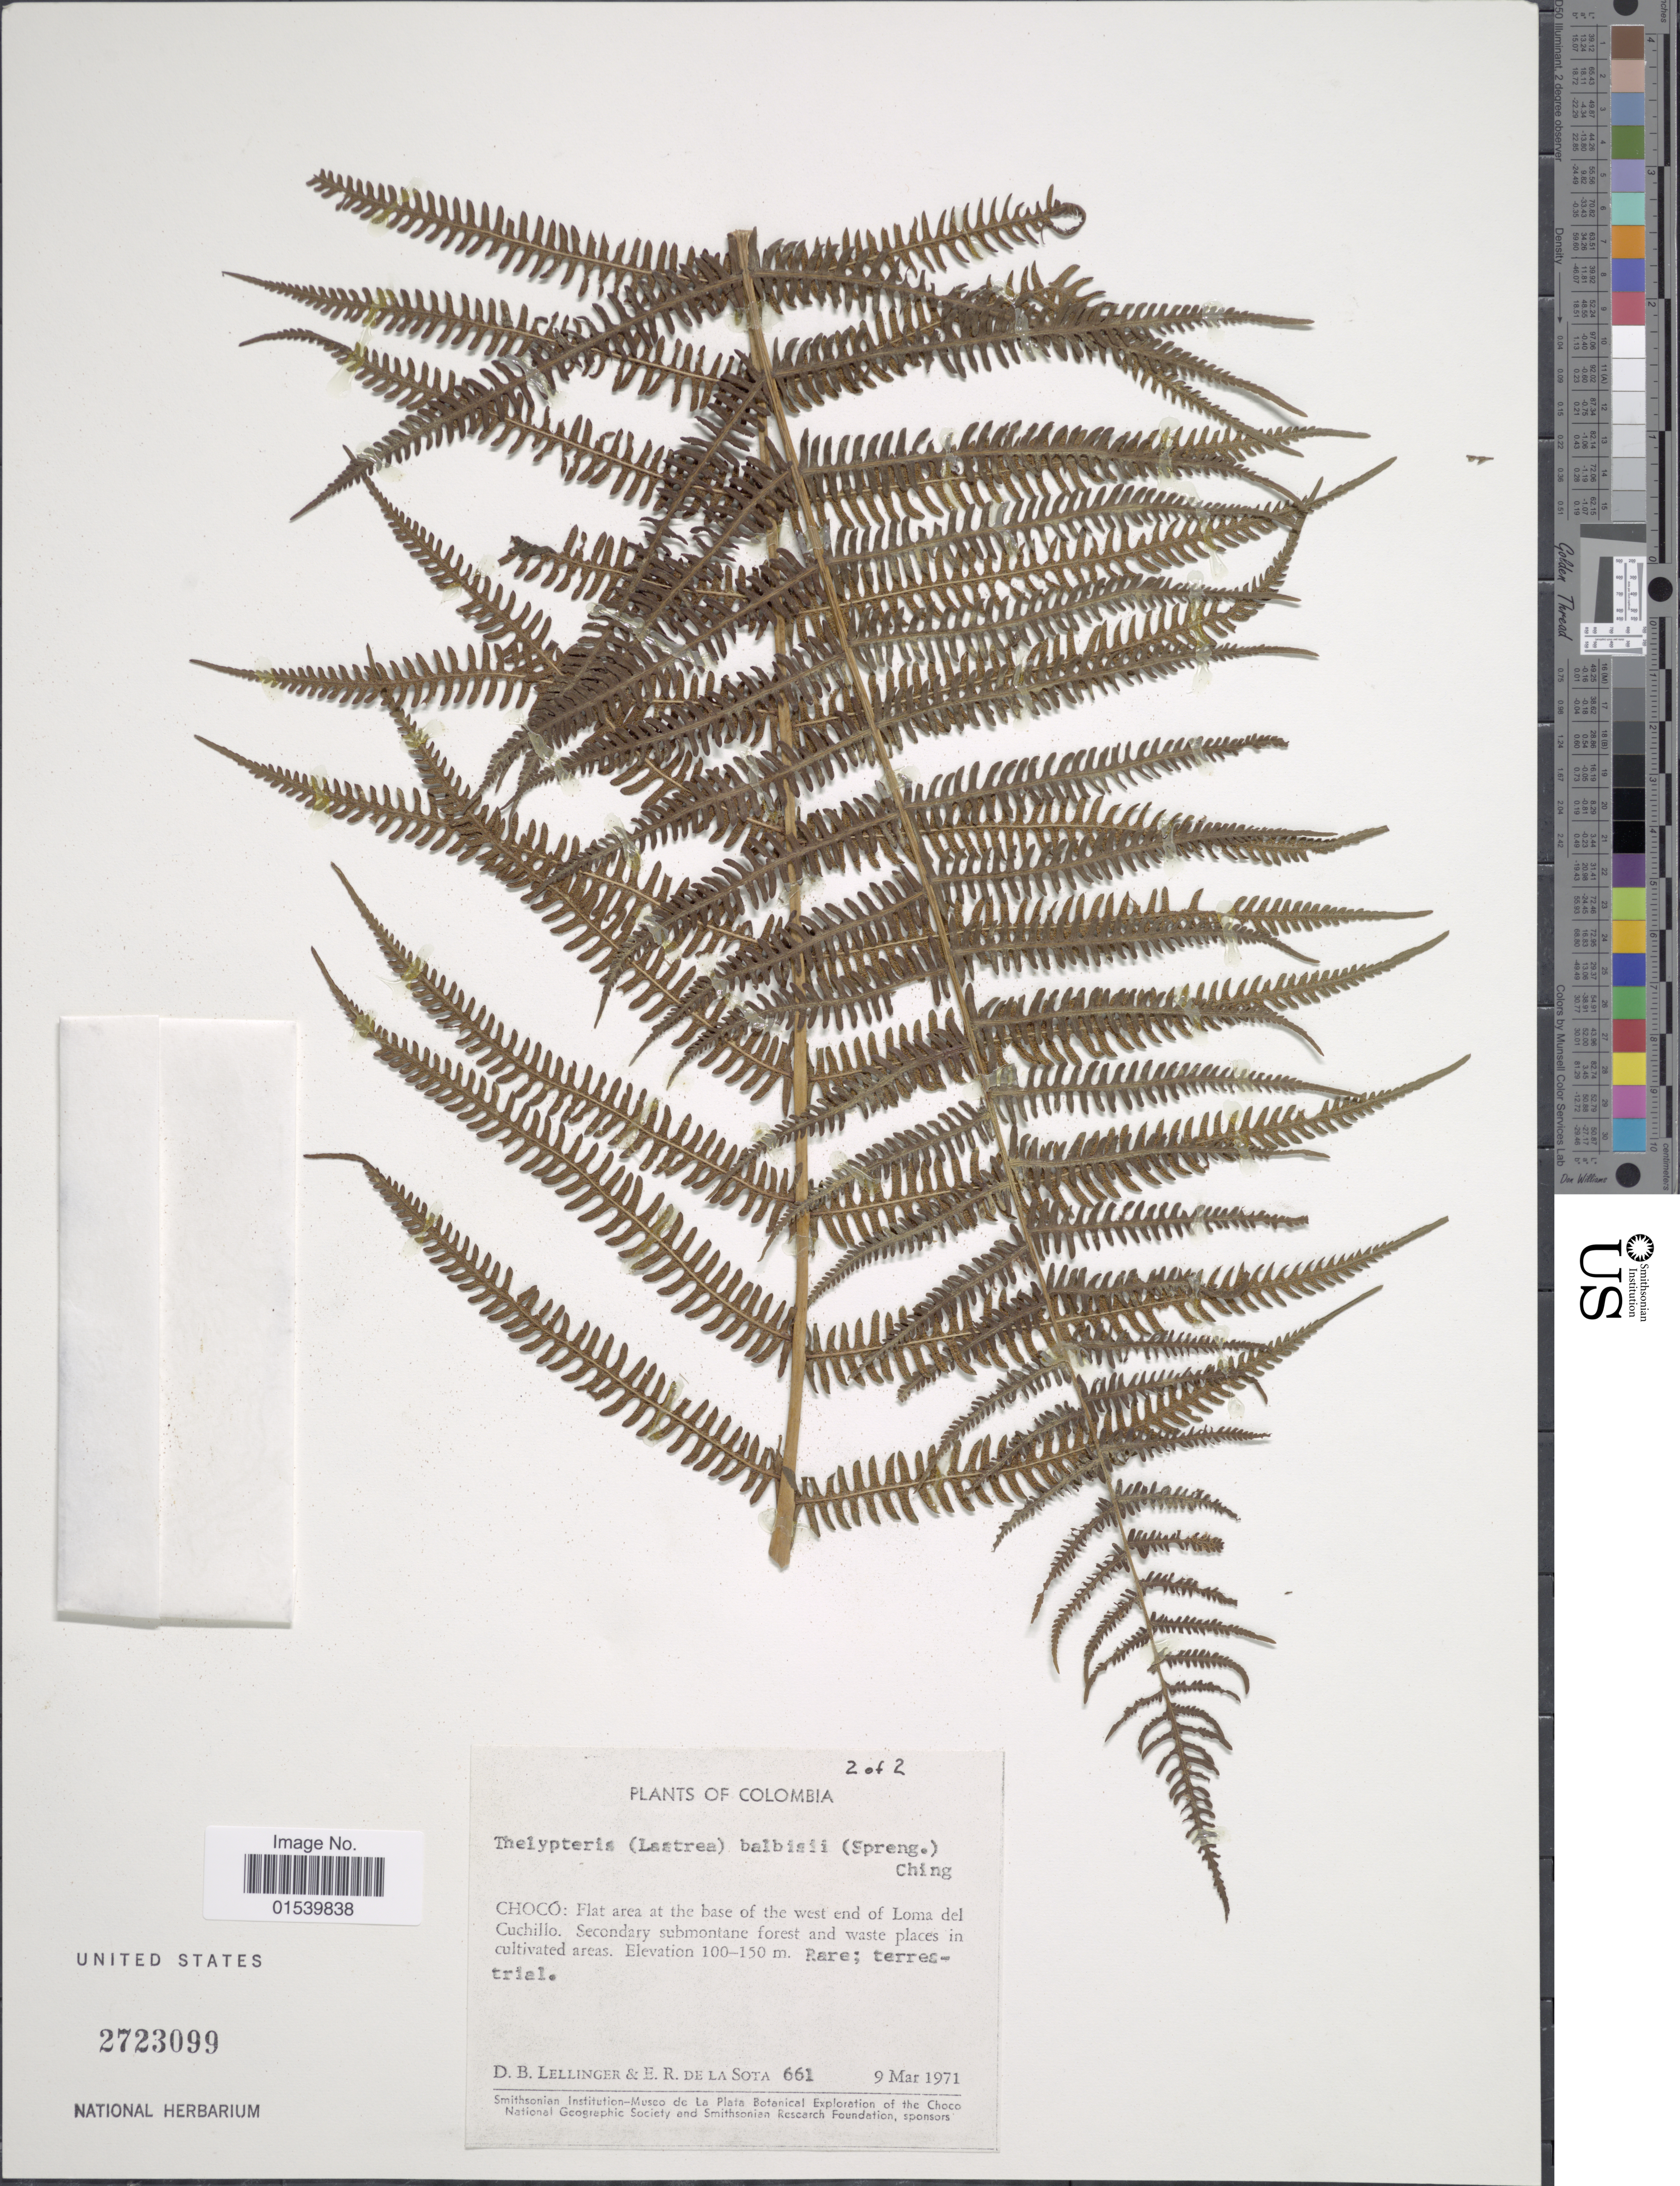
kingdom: Plantae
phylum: Tracheophyta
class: Polypodiopsida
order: Polypodiales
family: Thelypteridaceae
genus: Amauropelta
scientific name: Amauropelta balbisii (Spreng.) comb. nov., ined. 2015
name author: (Spreng.)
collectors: D. B. Lellinger & E. R. de la Sota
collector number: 661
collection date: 1971-03-09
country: Colombia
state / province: Chocó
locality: Flat area at the base of the west end of Loma del Cuchillo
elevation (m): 100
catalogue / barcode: US 2723099